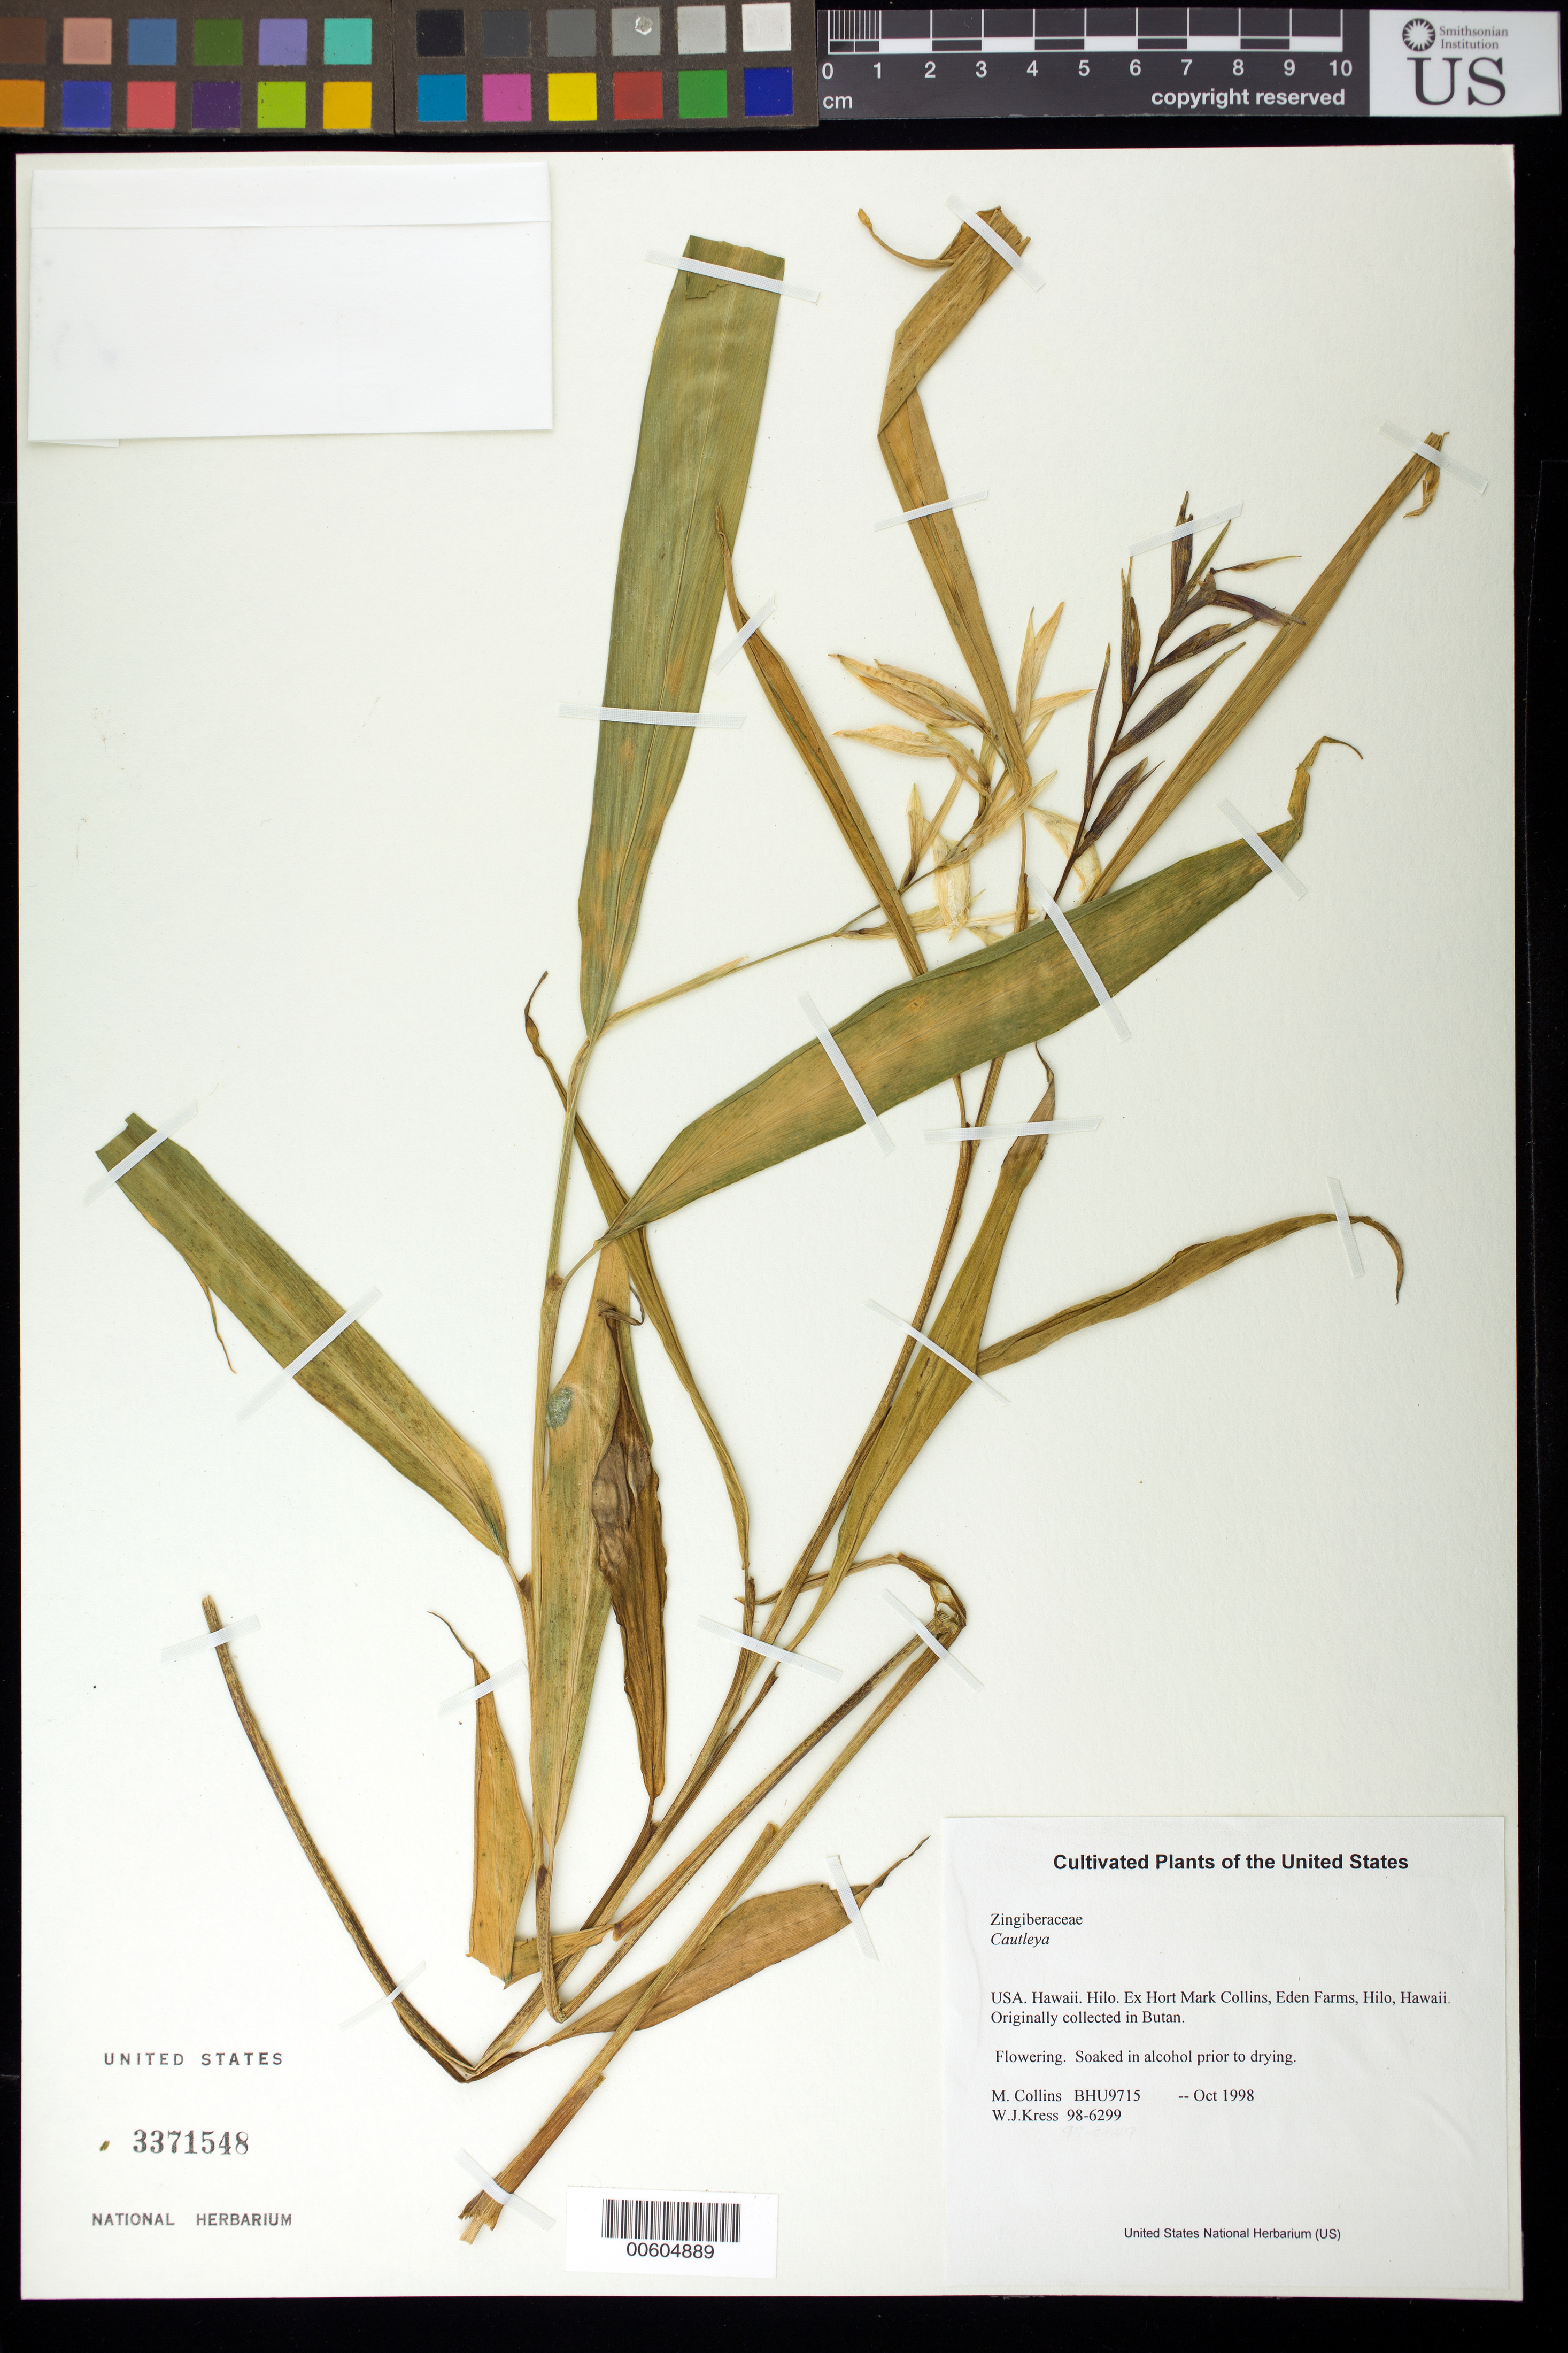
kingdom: Plantae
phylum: Tracheophyta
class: Liliopsida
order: Zingiberales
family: Zingiberaceae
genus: Cautleya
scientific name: Cautleya sp.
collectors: M. Collins & W. J. Kress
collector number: BHU9715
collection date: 1998-10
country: United States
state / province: Hawaii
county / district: Hawaii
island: Hawaii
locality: Ex Hort Mark Collins, Eden Farms, Hilo, Hawaii. Originally collected in Butan.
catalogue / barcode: US 3371548